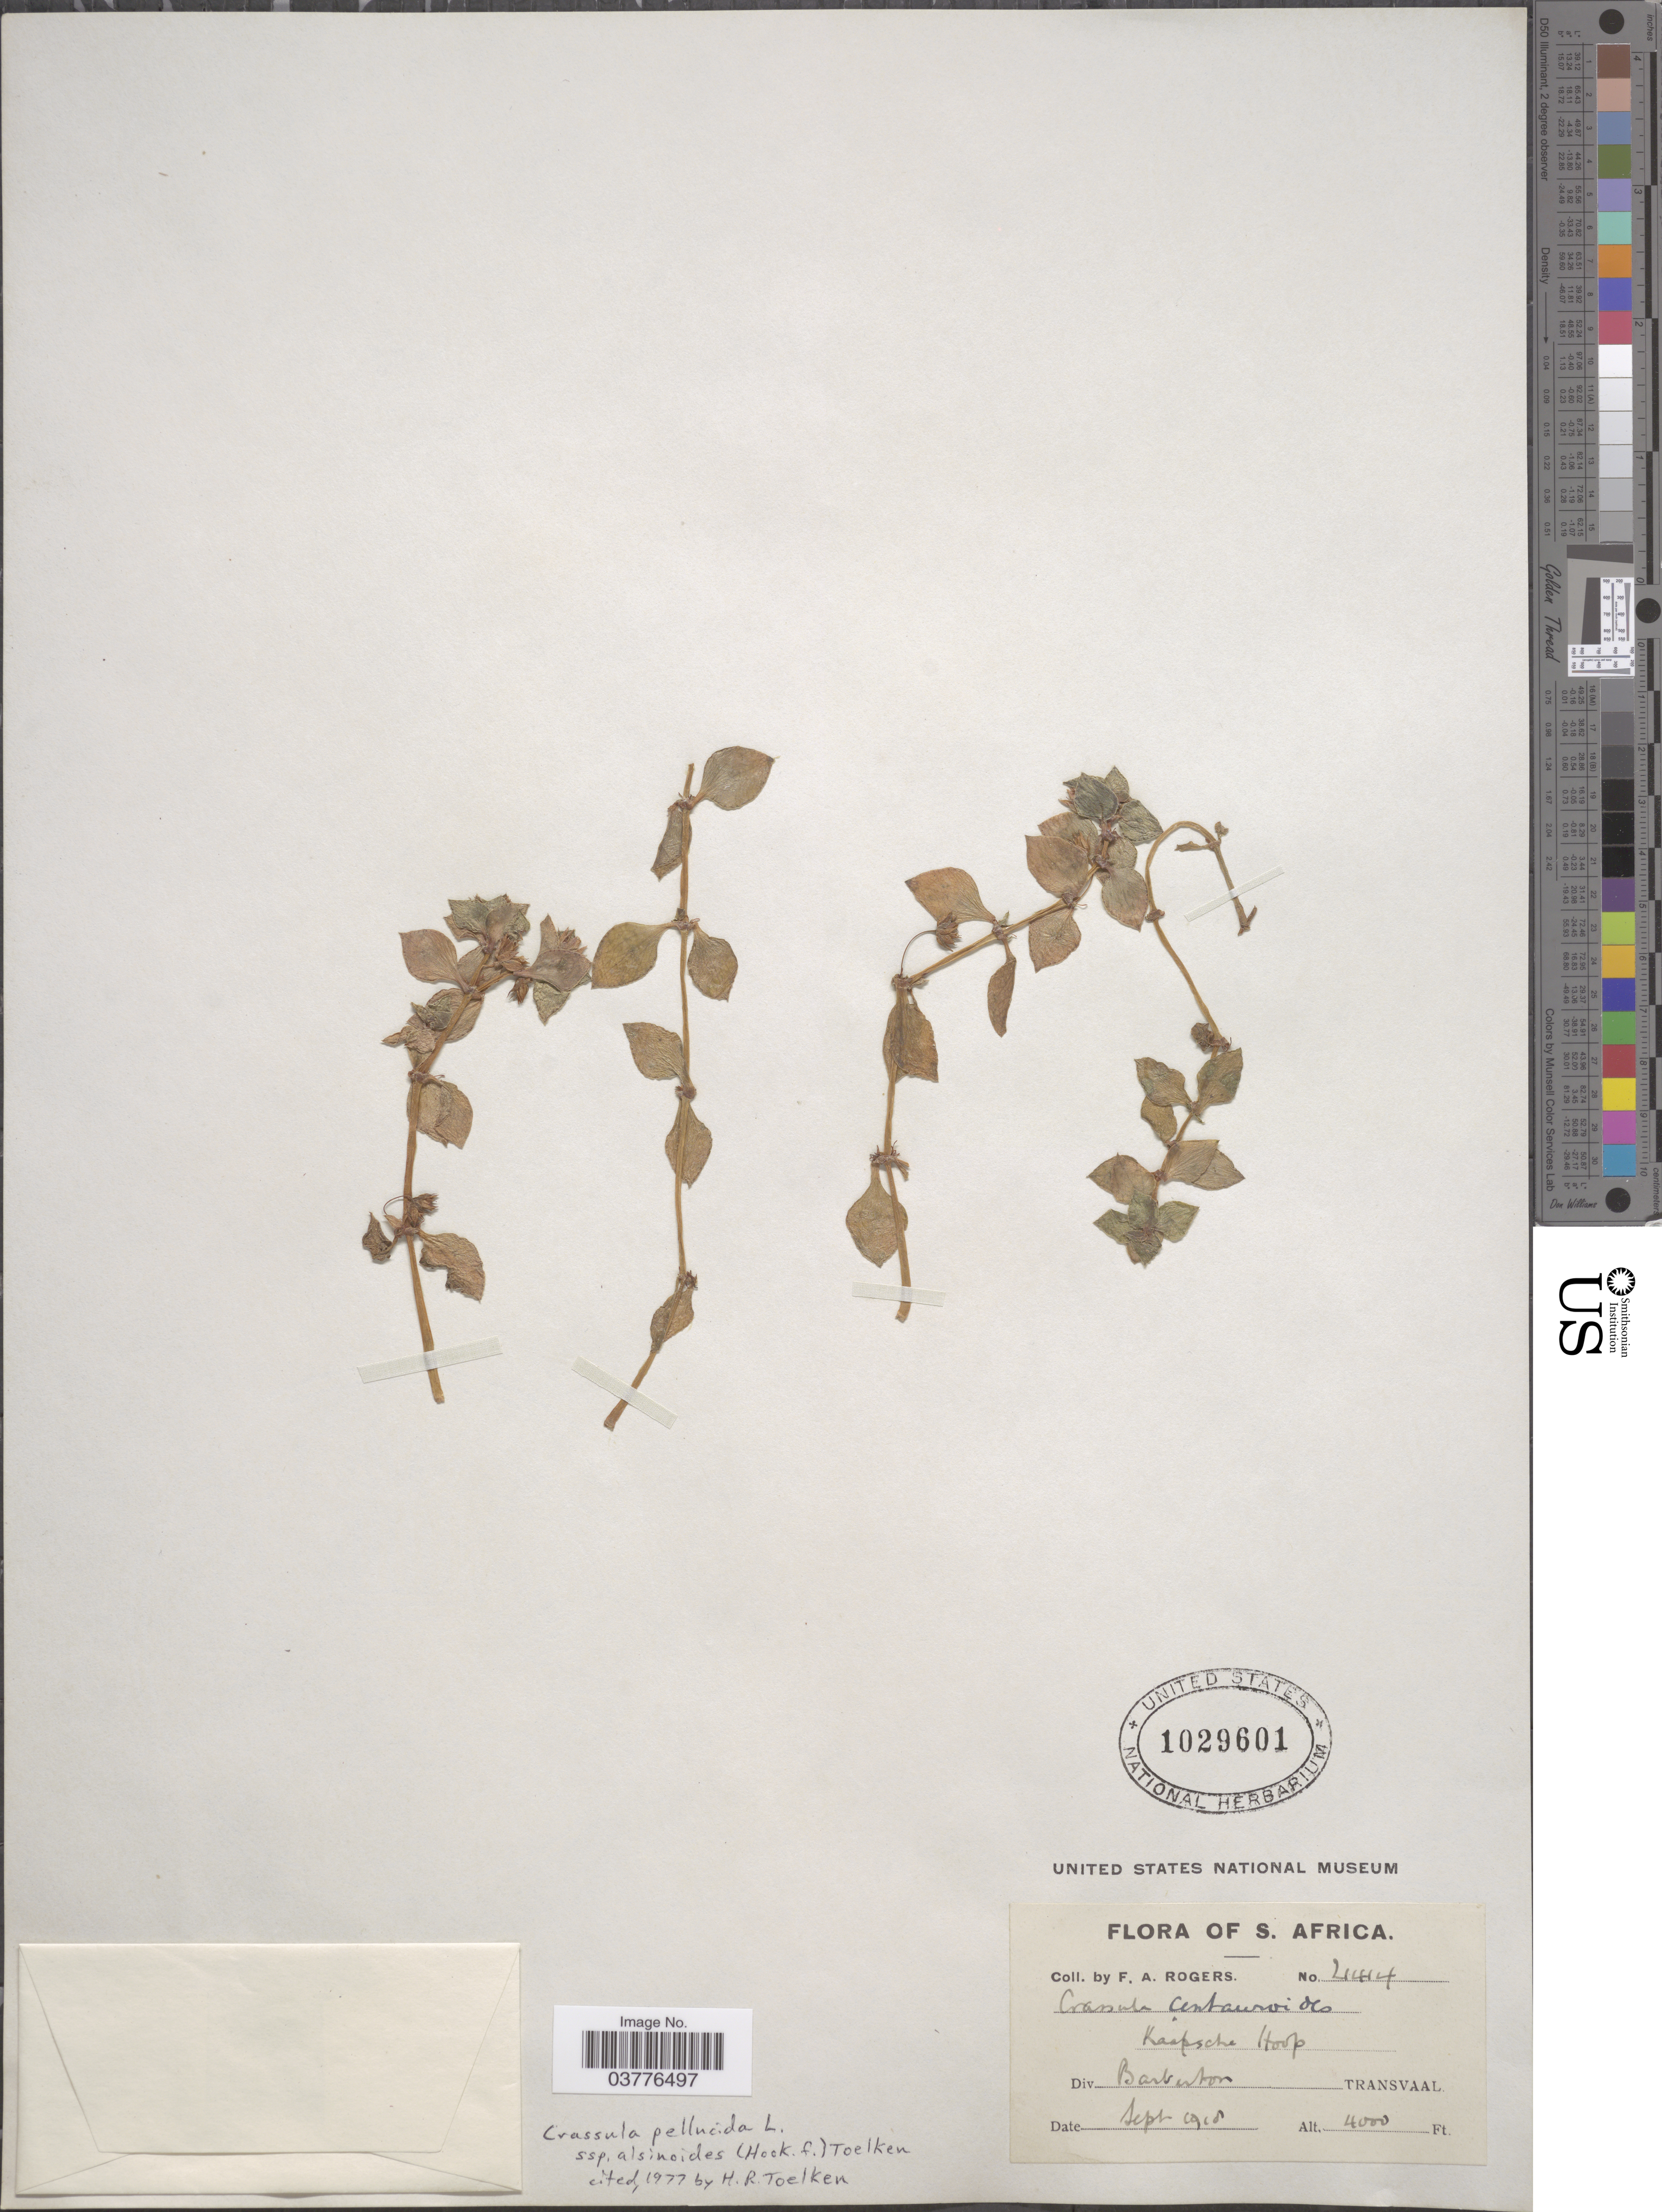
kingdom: Plantae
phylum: Tracheophyta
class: Magnoliopsida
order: Saxifragales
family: Crassulaceae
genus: Crassula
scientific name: Crassula pellucida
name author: L.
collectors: F. A. Rogers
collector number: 4414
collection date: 1918-09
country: South Africa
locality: Div. Barberton Transvaal.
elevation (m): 1219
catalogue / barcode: US 1029601